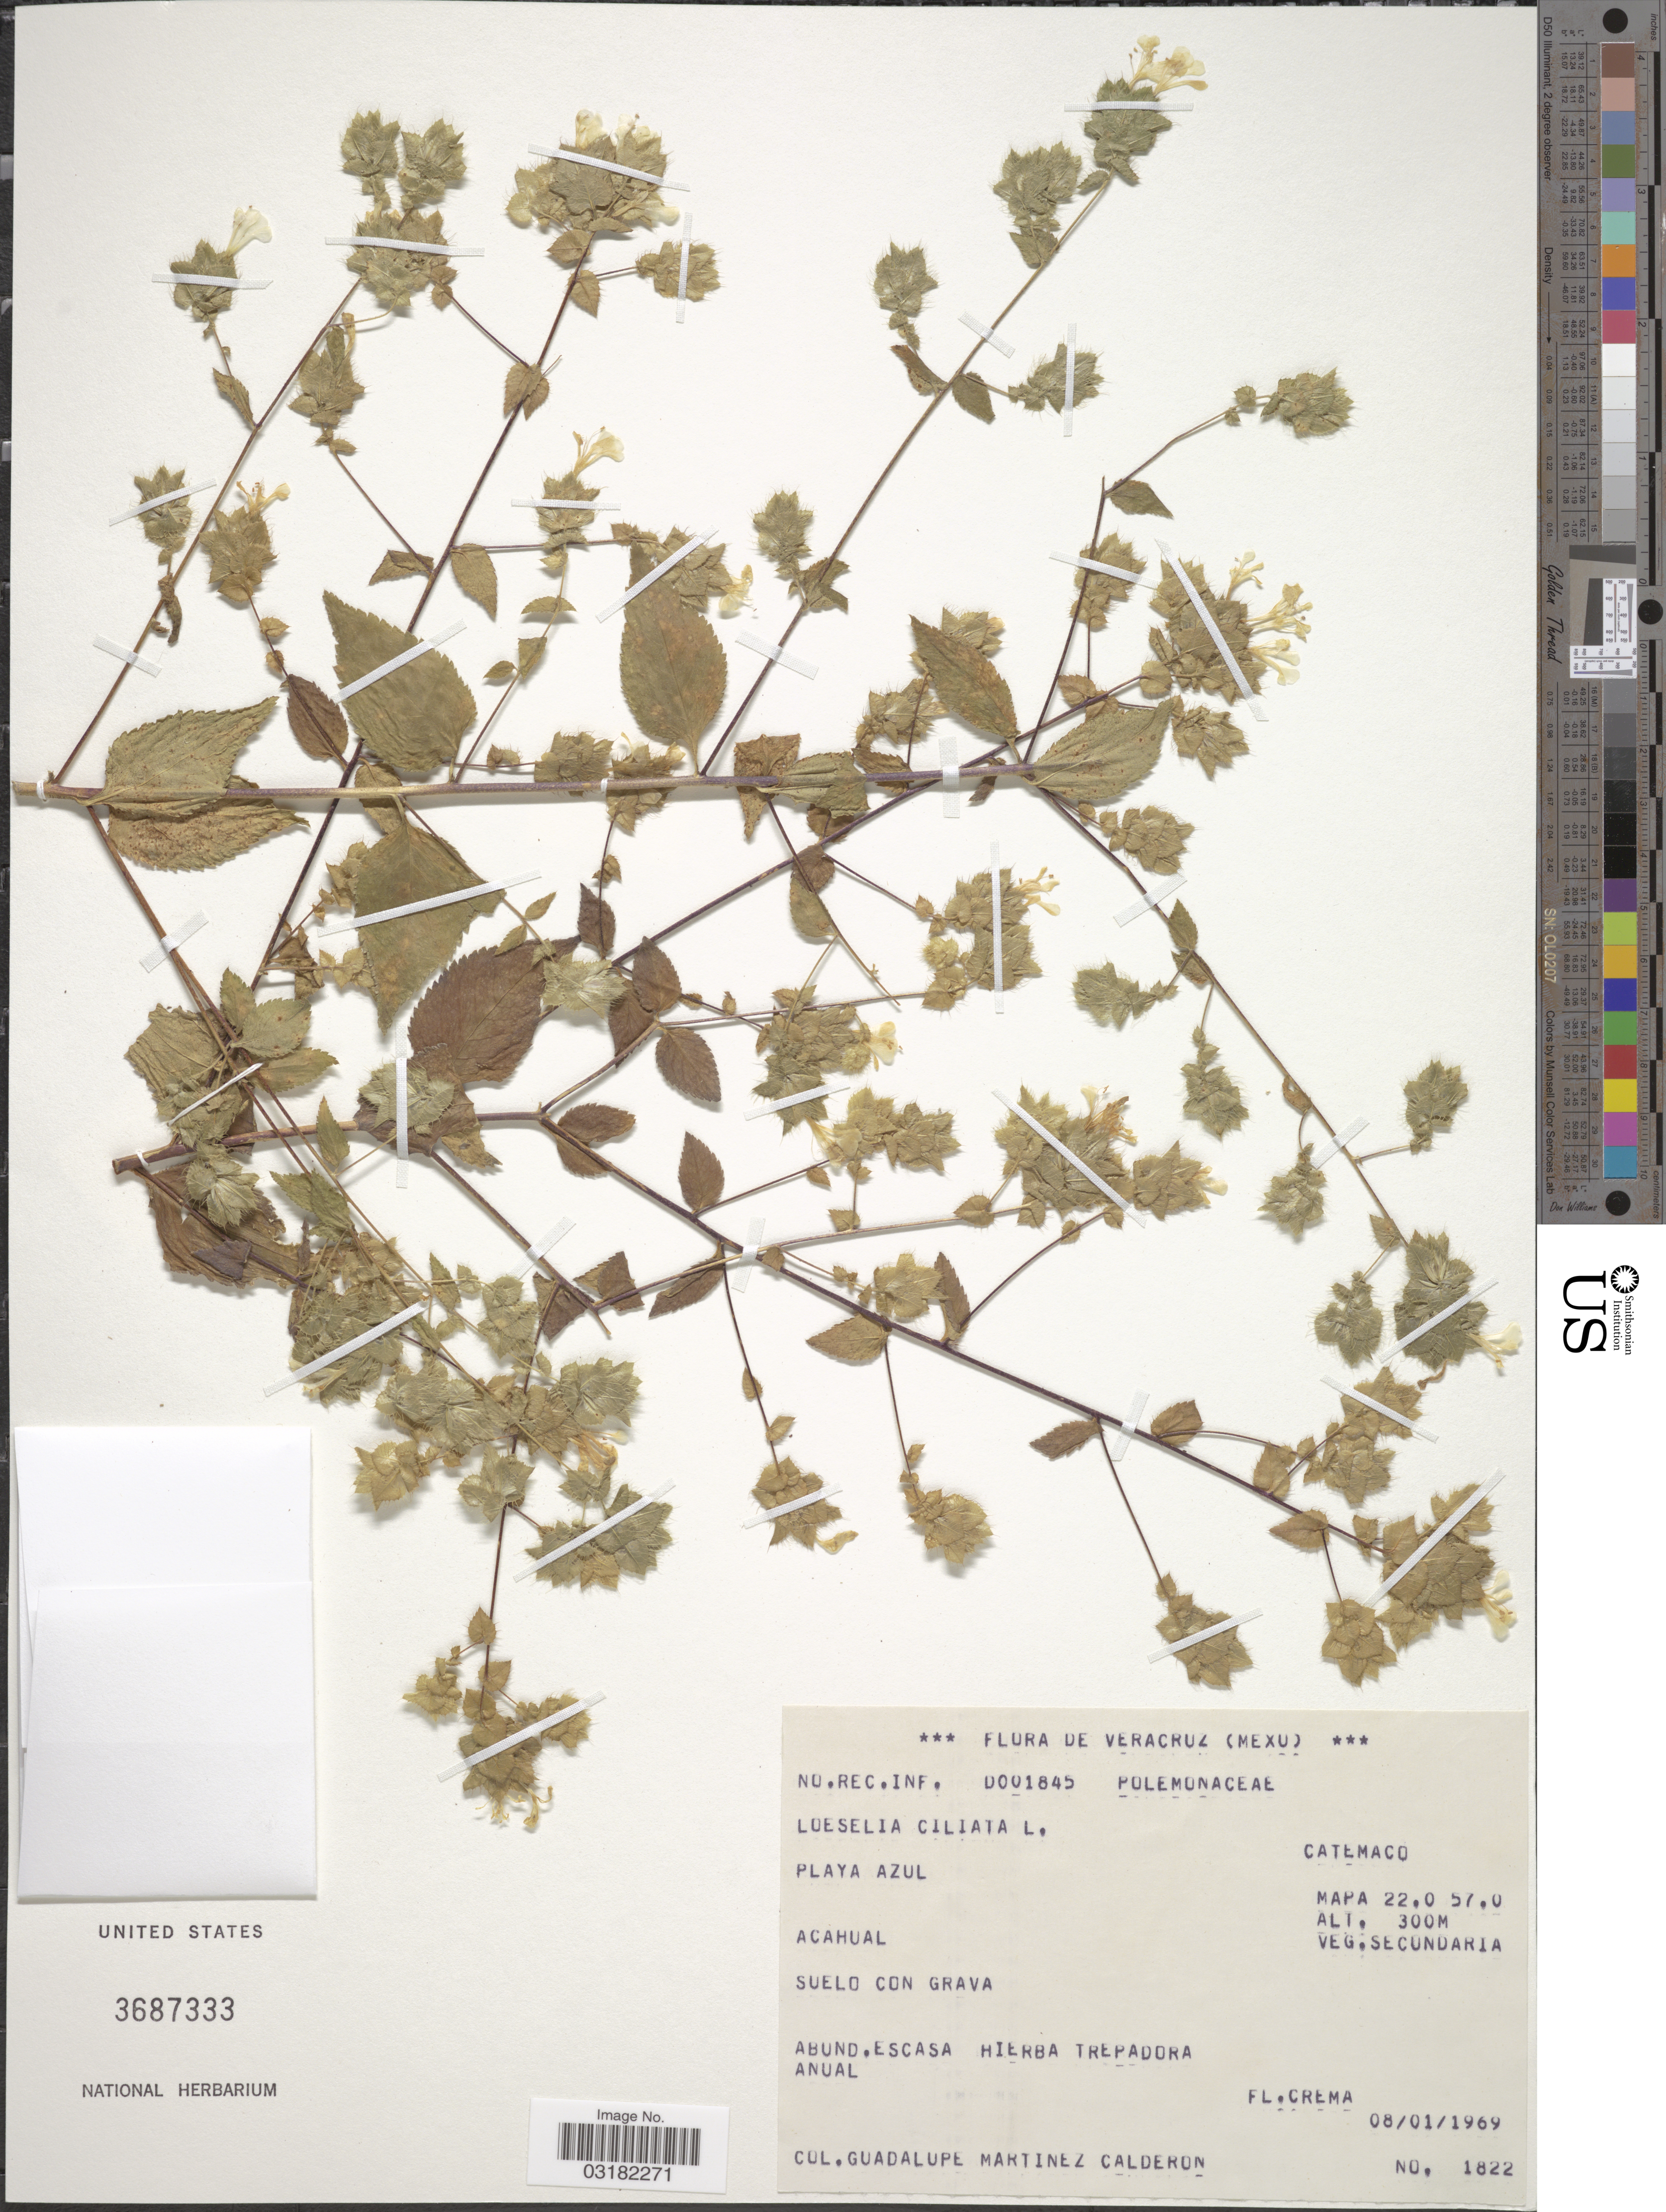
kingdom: Plantae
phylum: Tracheophyta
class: Magnoliopsida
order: Ericales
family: Polemoniaceae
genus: Loeselia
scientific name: Loeselia ciliata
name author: L.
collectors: G. Martinez-C.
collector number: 1822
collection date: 1969-01-08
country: Mexico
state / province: Veracruz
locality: Veracruz. Playa Azul. Catemaco. Acahual. Suelo con grava. Mapa 22. 57. 0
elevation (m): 300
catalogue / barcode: US 3687333